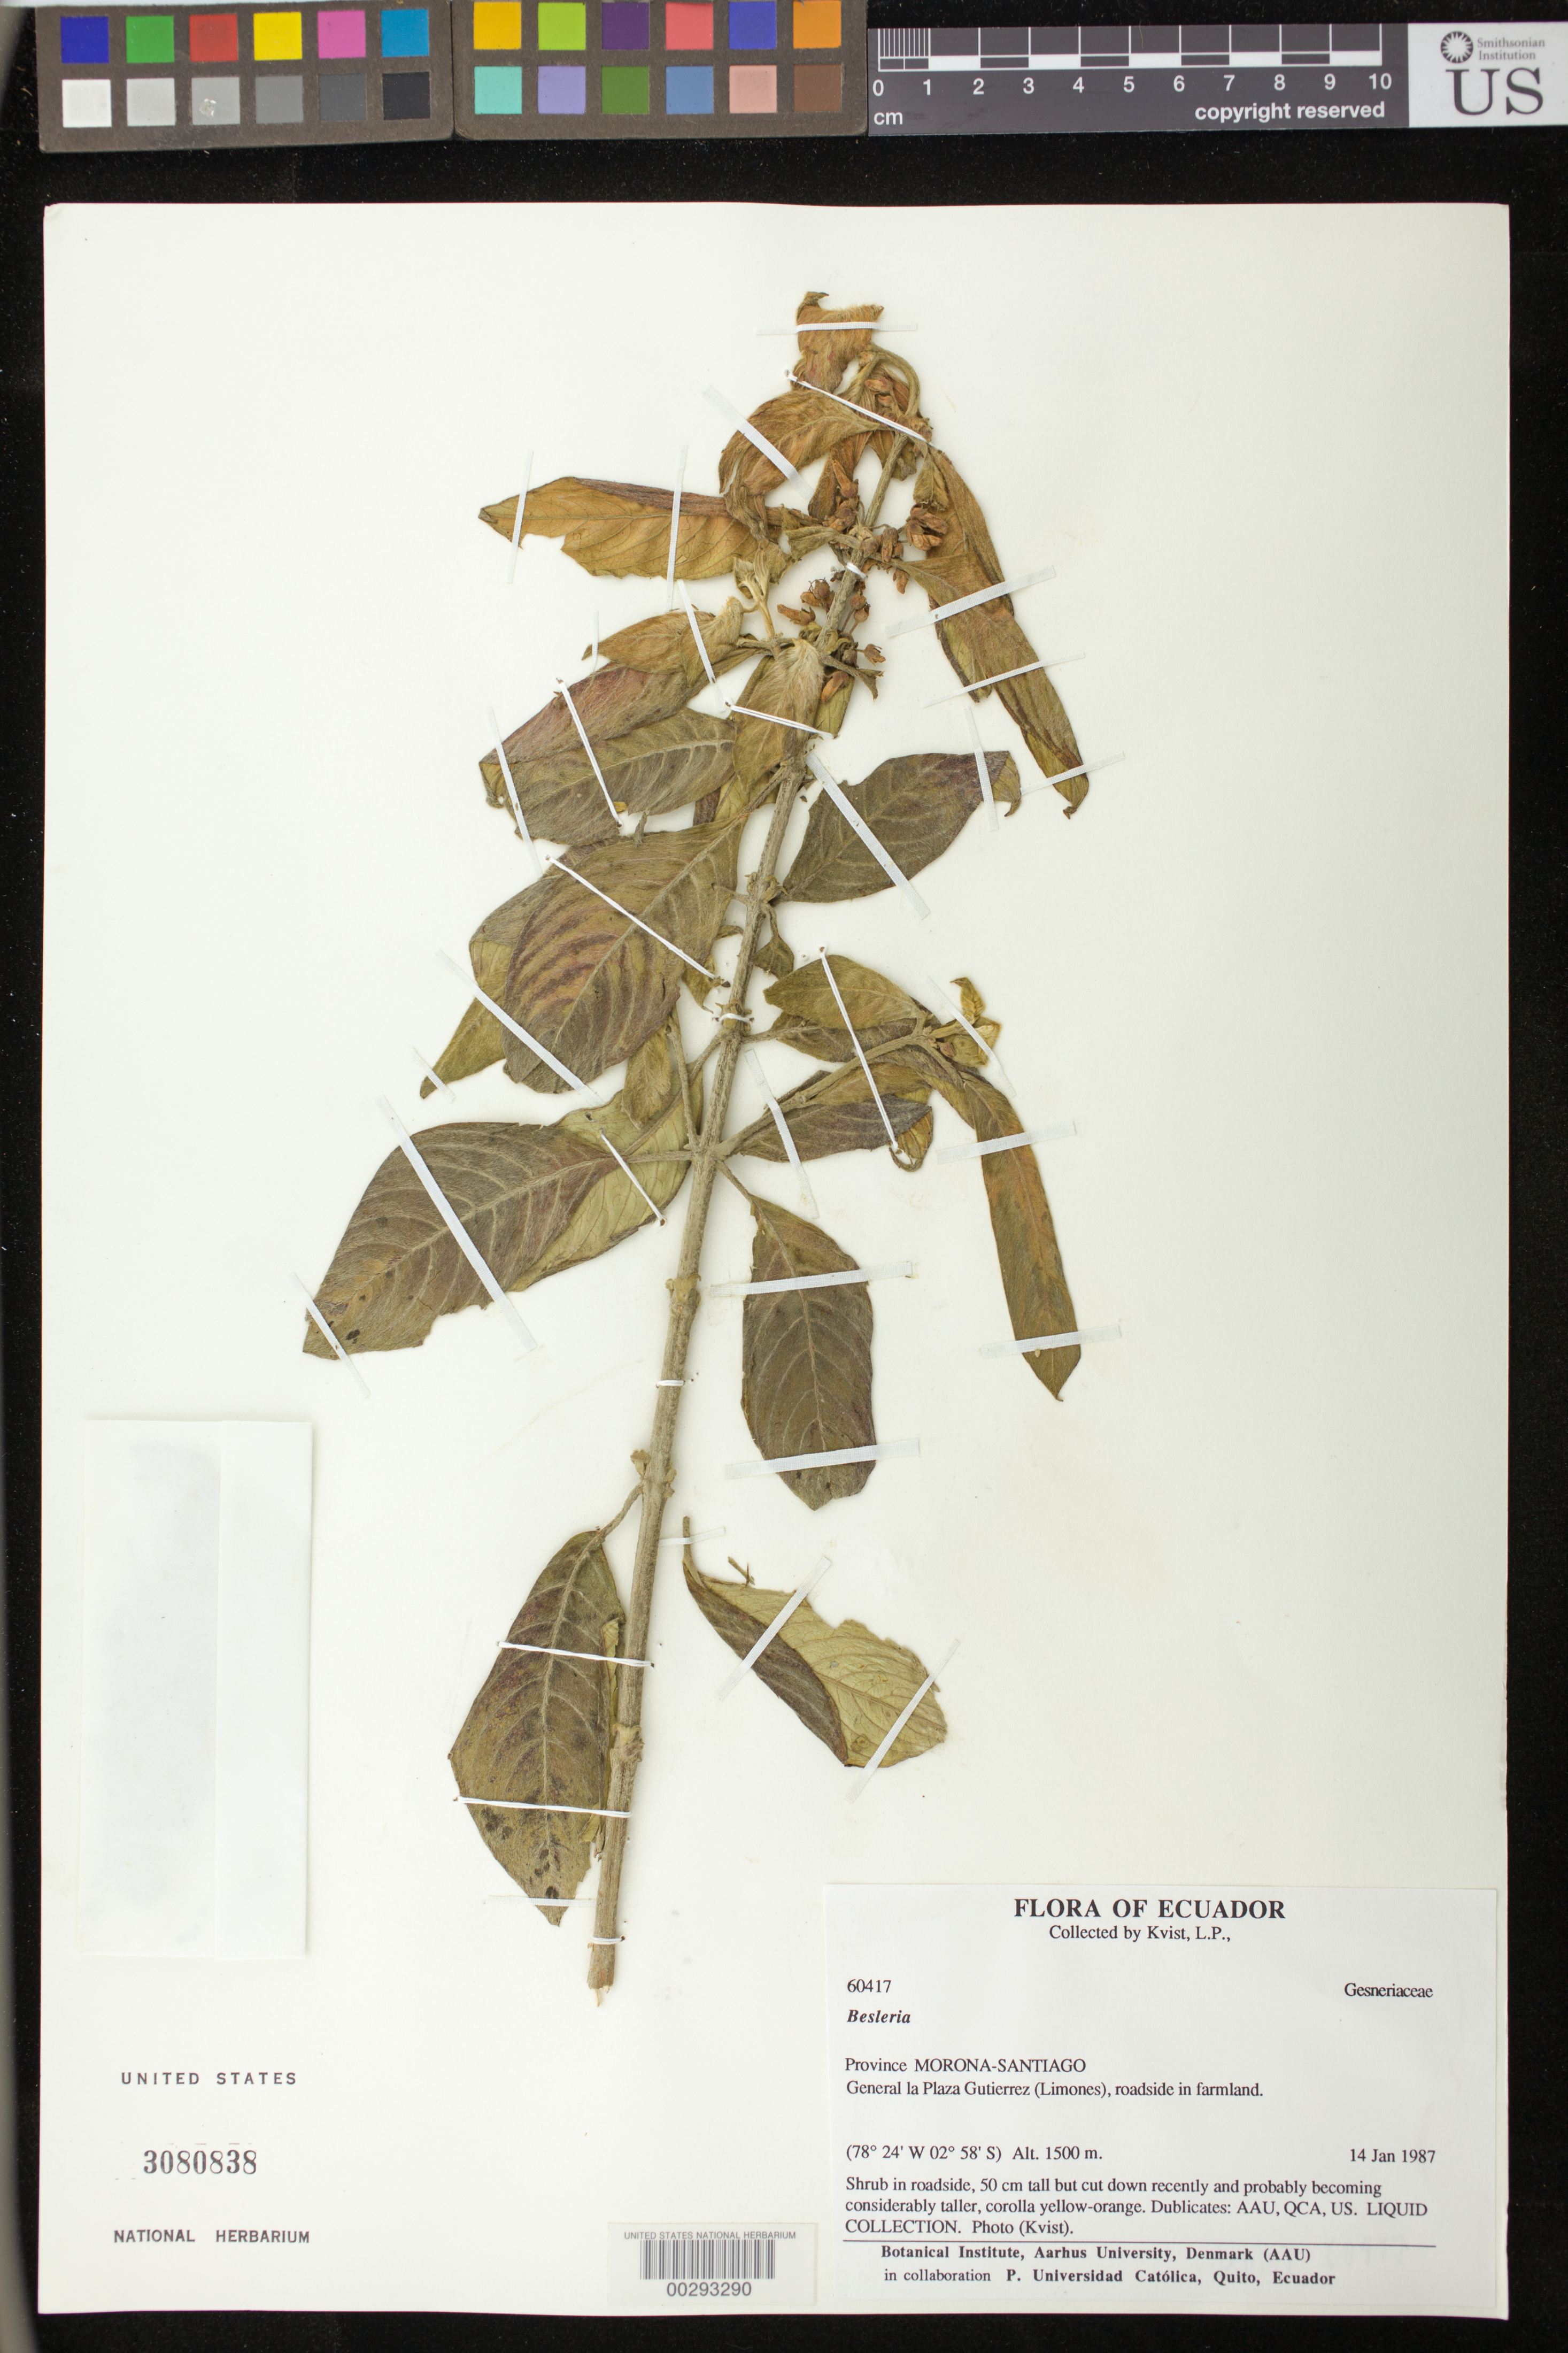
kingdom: Plantae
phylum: Tracheophyta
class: Magnoliopsida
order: Lamiales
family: Gesneriaceae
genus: Besleria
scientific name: Besleria sp.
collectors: L. P. Kvist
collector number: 60417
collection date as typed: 14 Jan 1987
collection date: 1987-01-14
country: Ecuador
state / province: Morona-Santiago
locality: General La Plaza Gutierrez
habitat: Roadside in farmland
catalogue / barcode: US 3080838